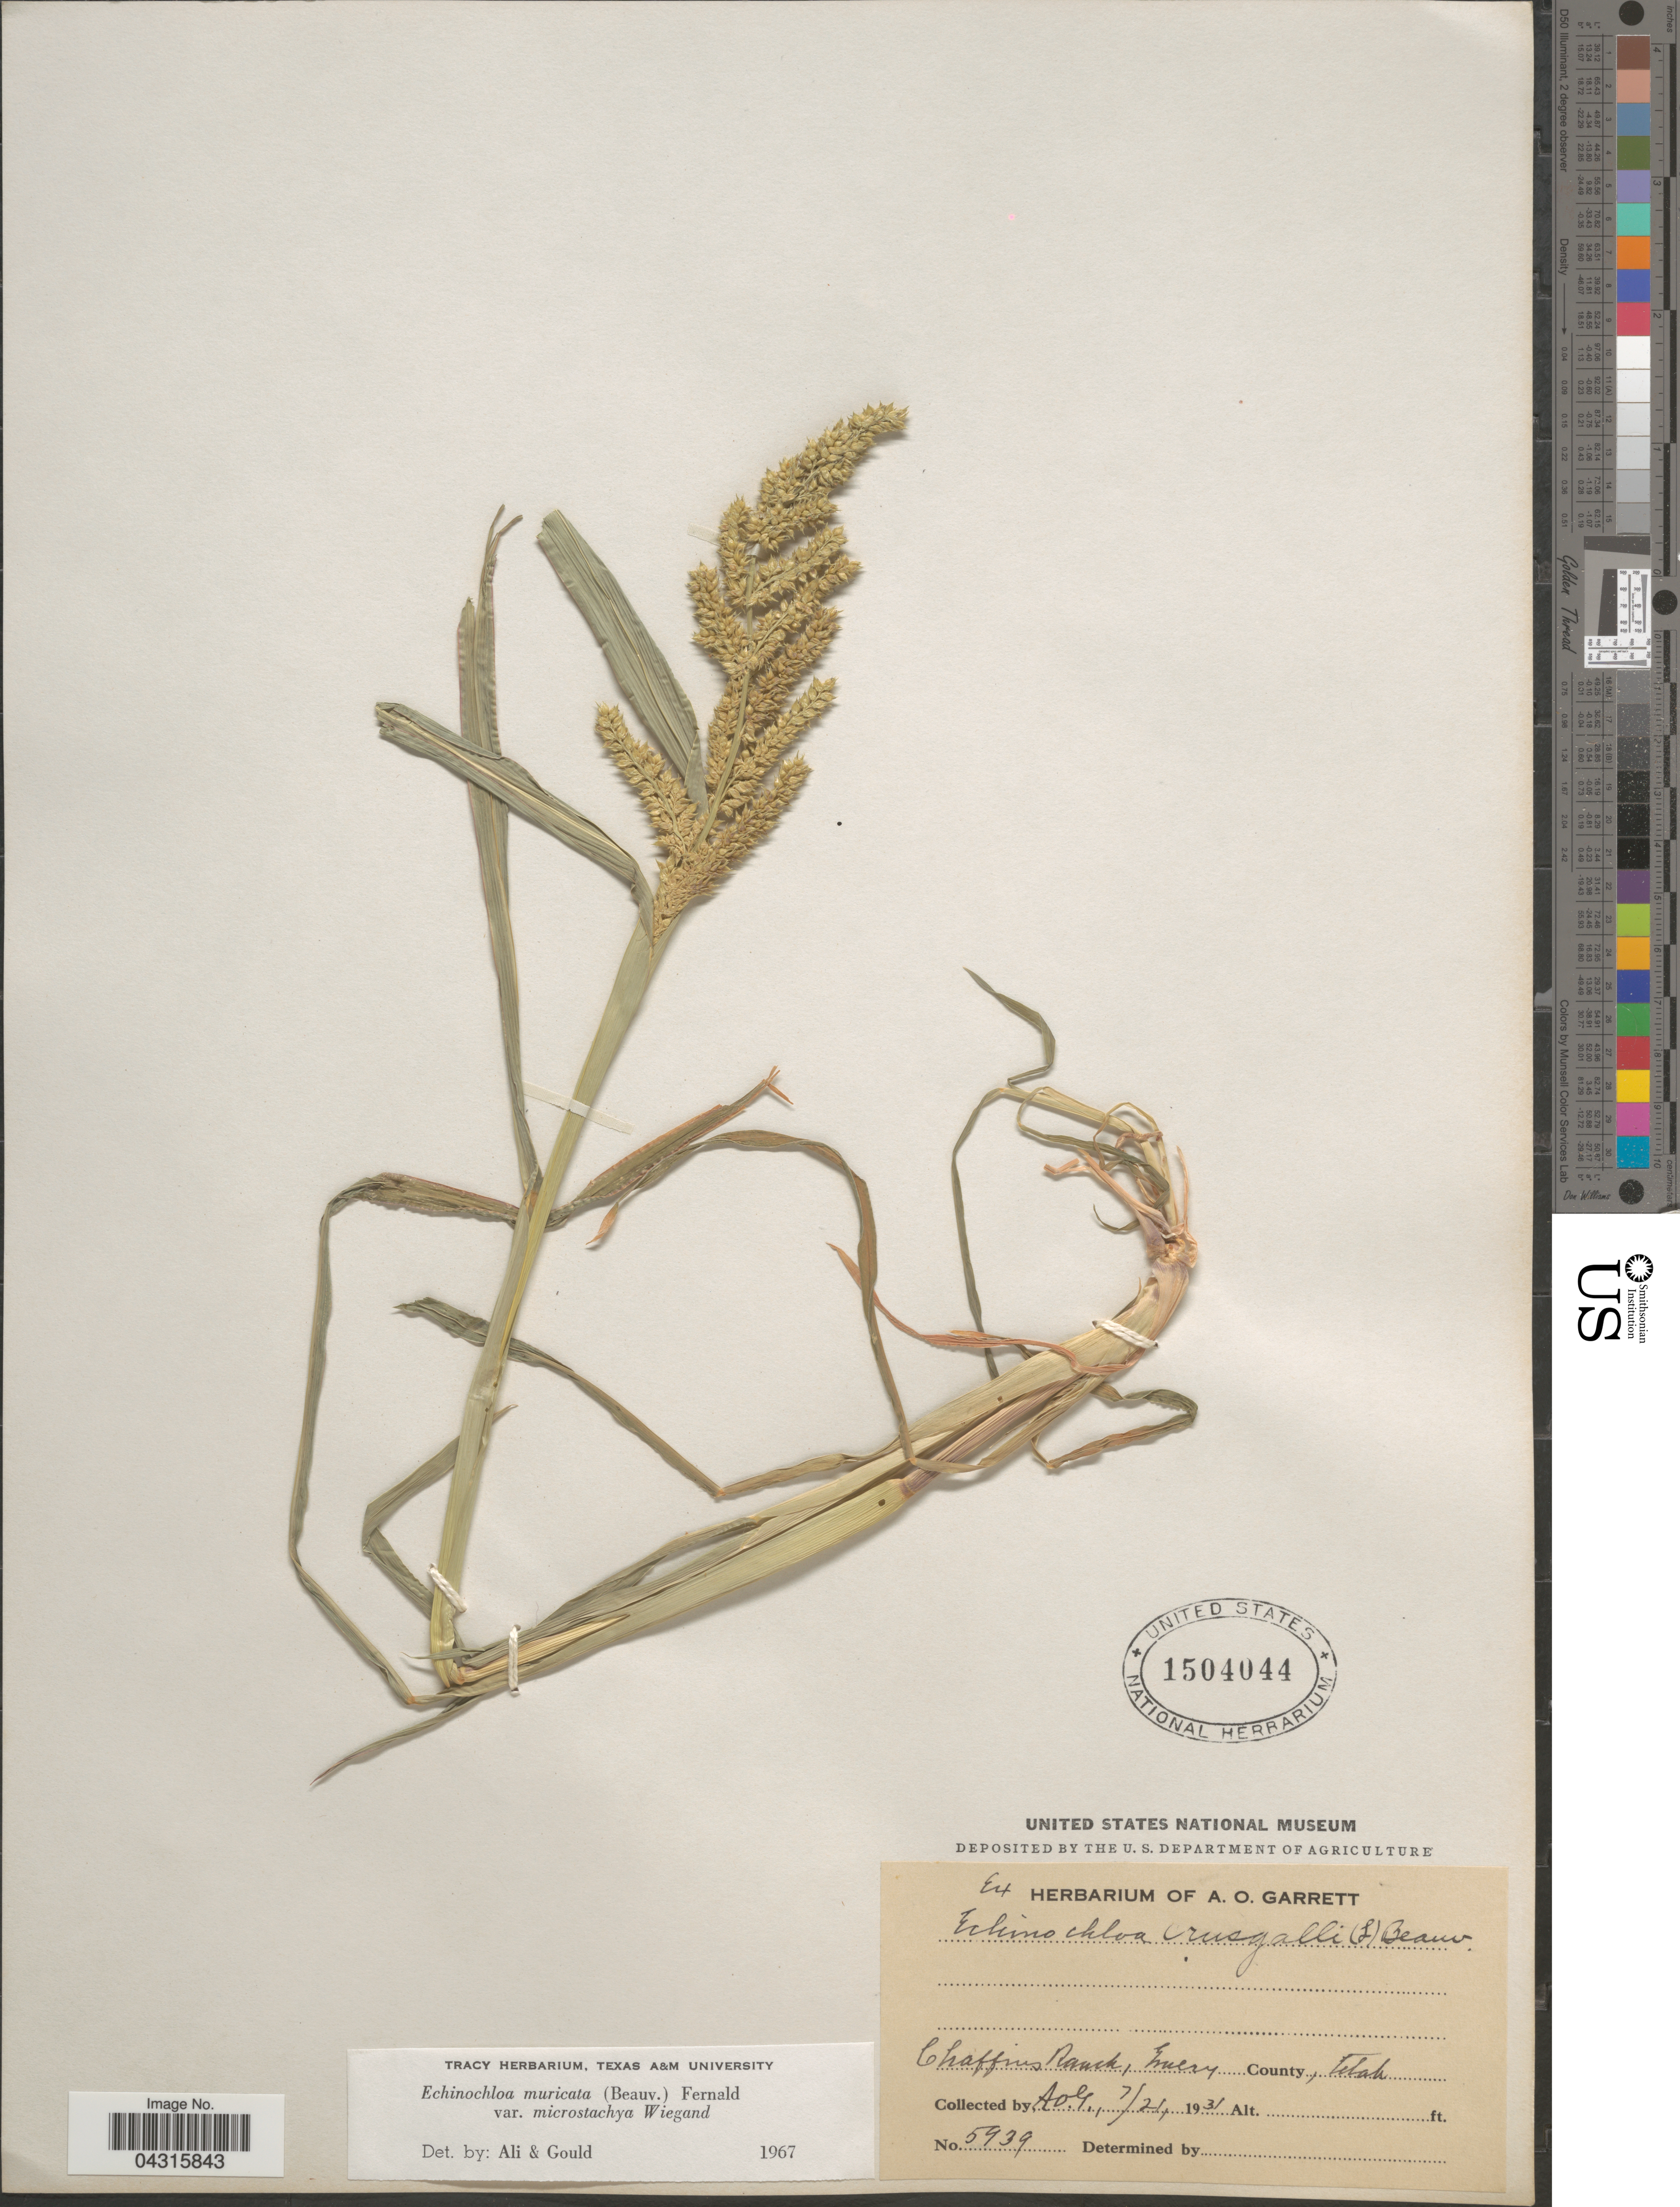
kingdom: Plantae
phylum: Tracheophyta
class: Liliopsida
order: Poales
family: Poaceae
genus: Echinochloa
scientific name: Echinochloa muricata var. microstachya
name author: Wiegand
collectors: A. O. Garrett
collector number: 5939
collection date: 1931-07-21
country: United States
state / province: Utah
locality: Chaffins Ranch, Emery County.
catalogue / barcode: US 1504044